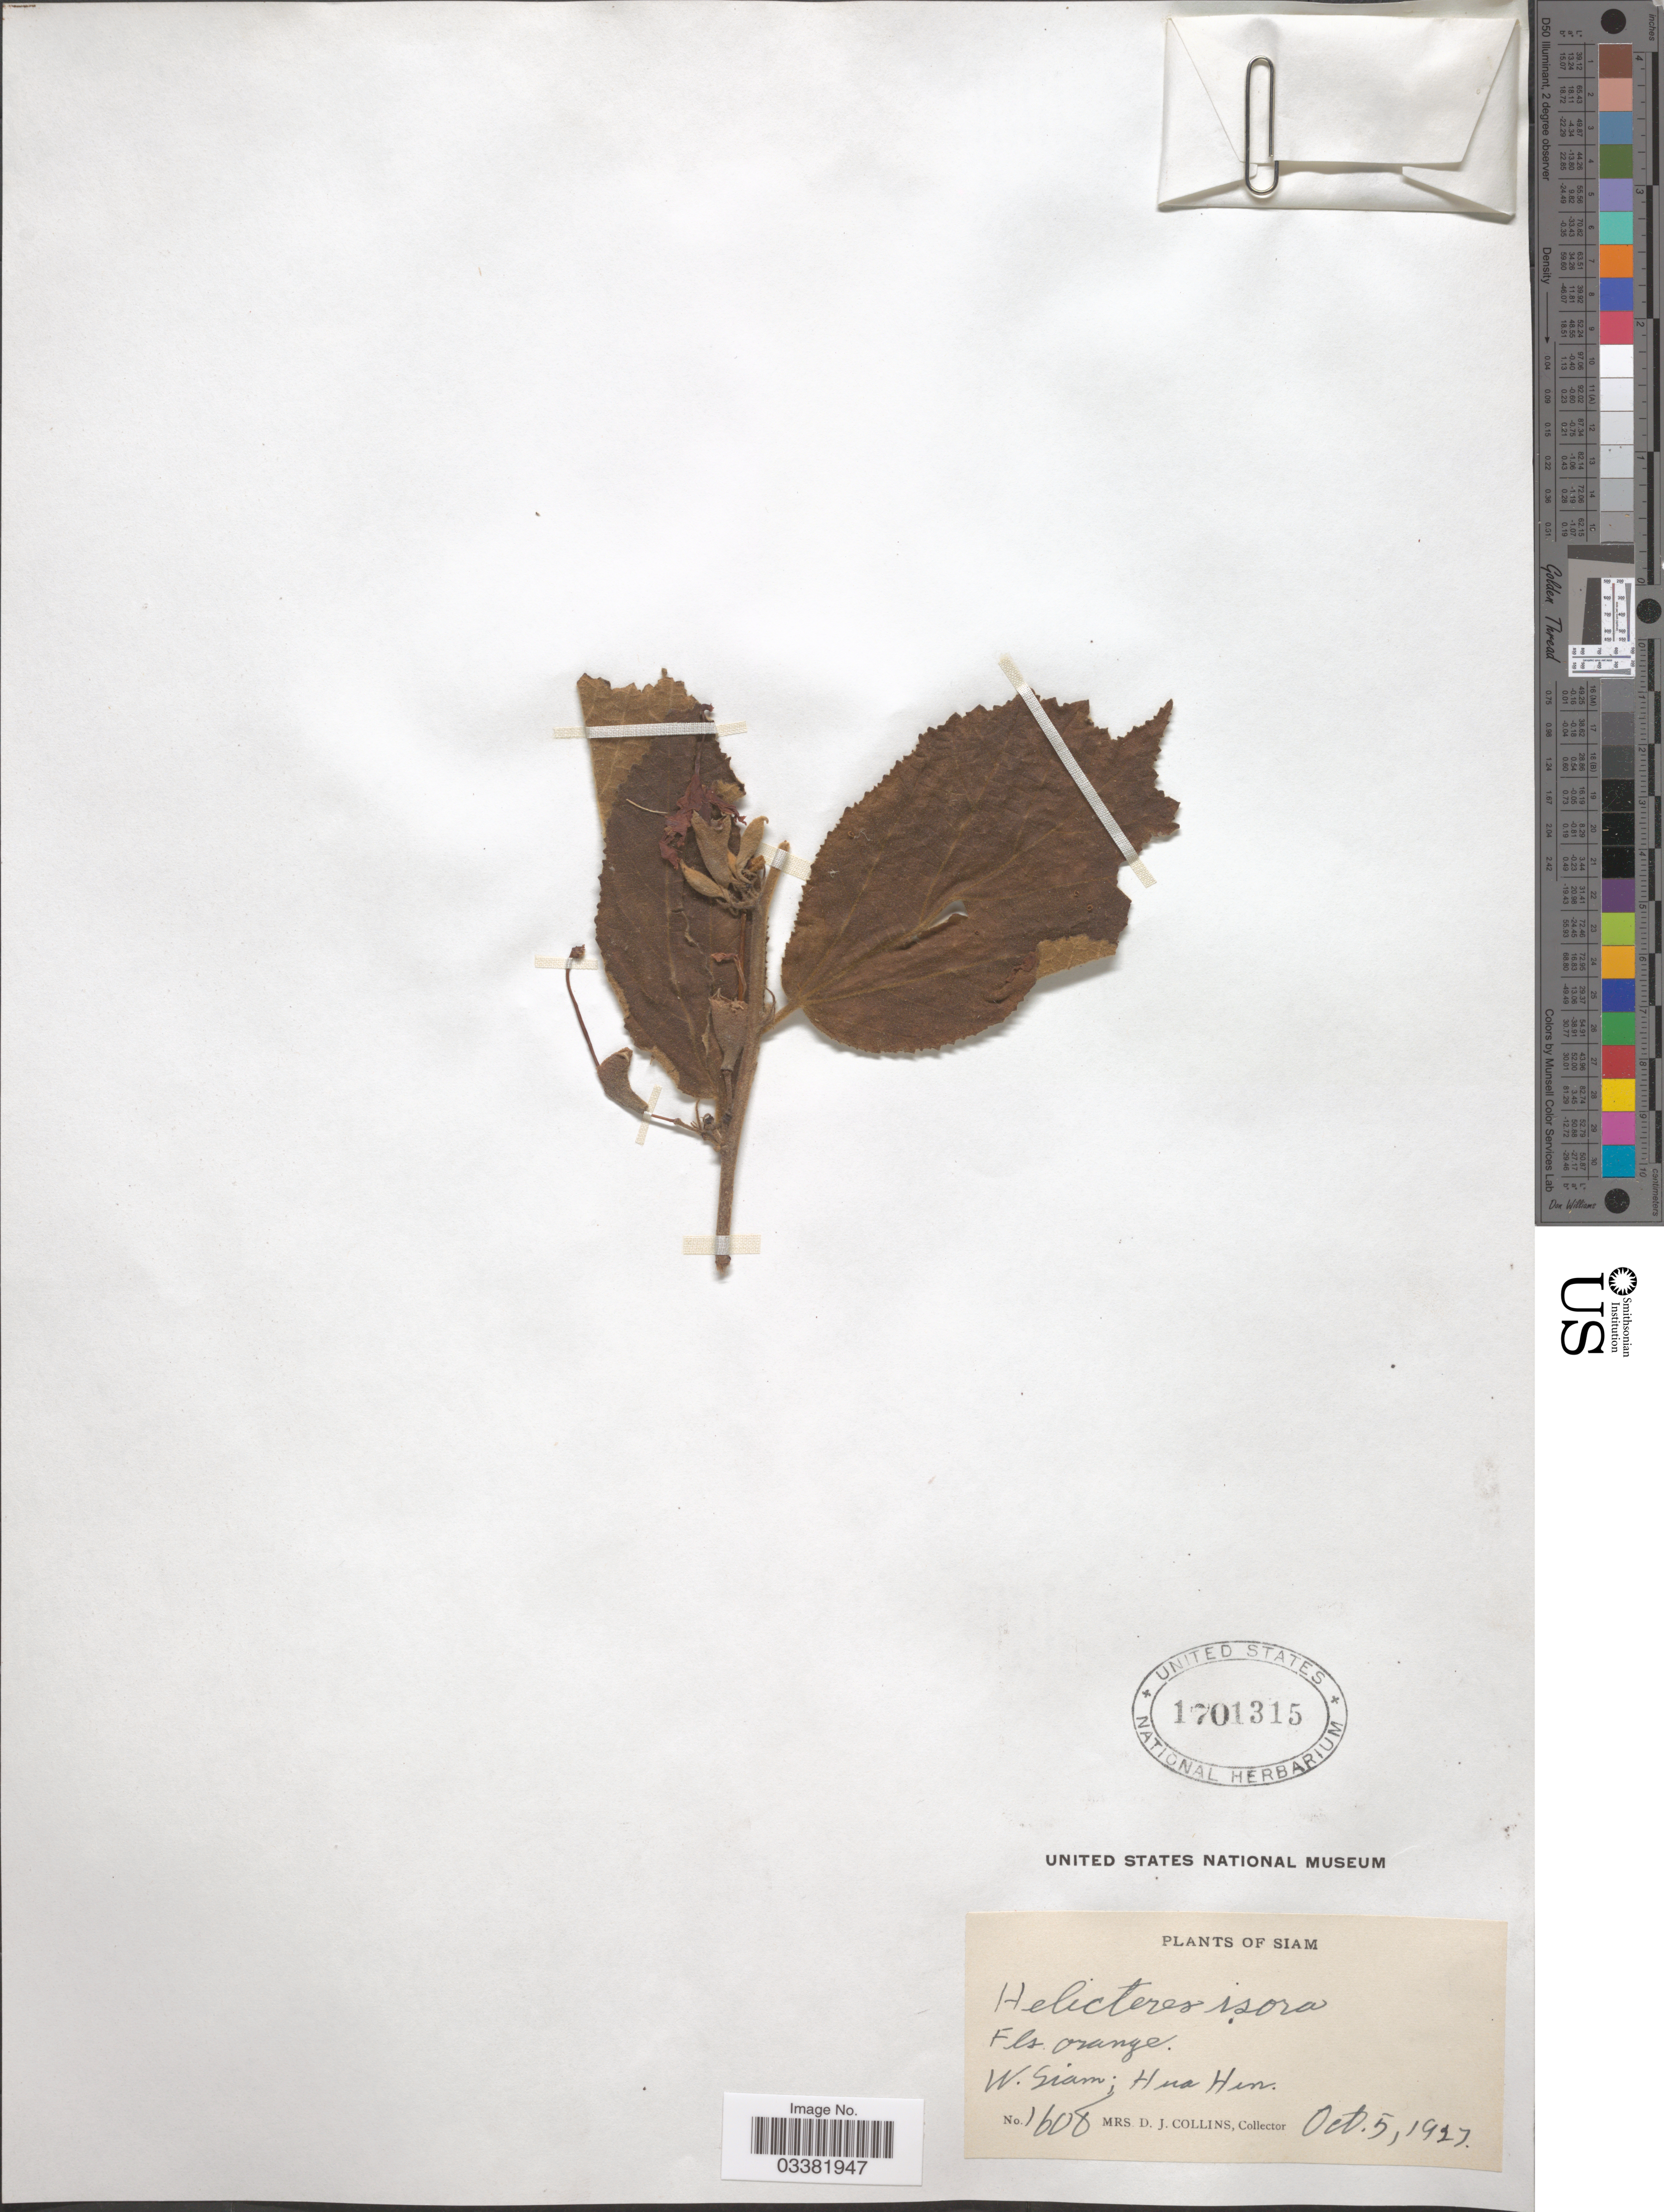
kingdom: Plantae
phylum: Tracheophyta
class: Magnoliopsida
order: Malvales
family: Malvaceae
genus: Helicteres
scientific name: Helicteres isora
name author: L.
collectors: Mrs. D. J. Collins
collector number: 1608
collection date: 1927-10-05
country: Thailand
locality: Siam. W. Siam; Hua Hin.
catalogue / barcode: US 1701315